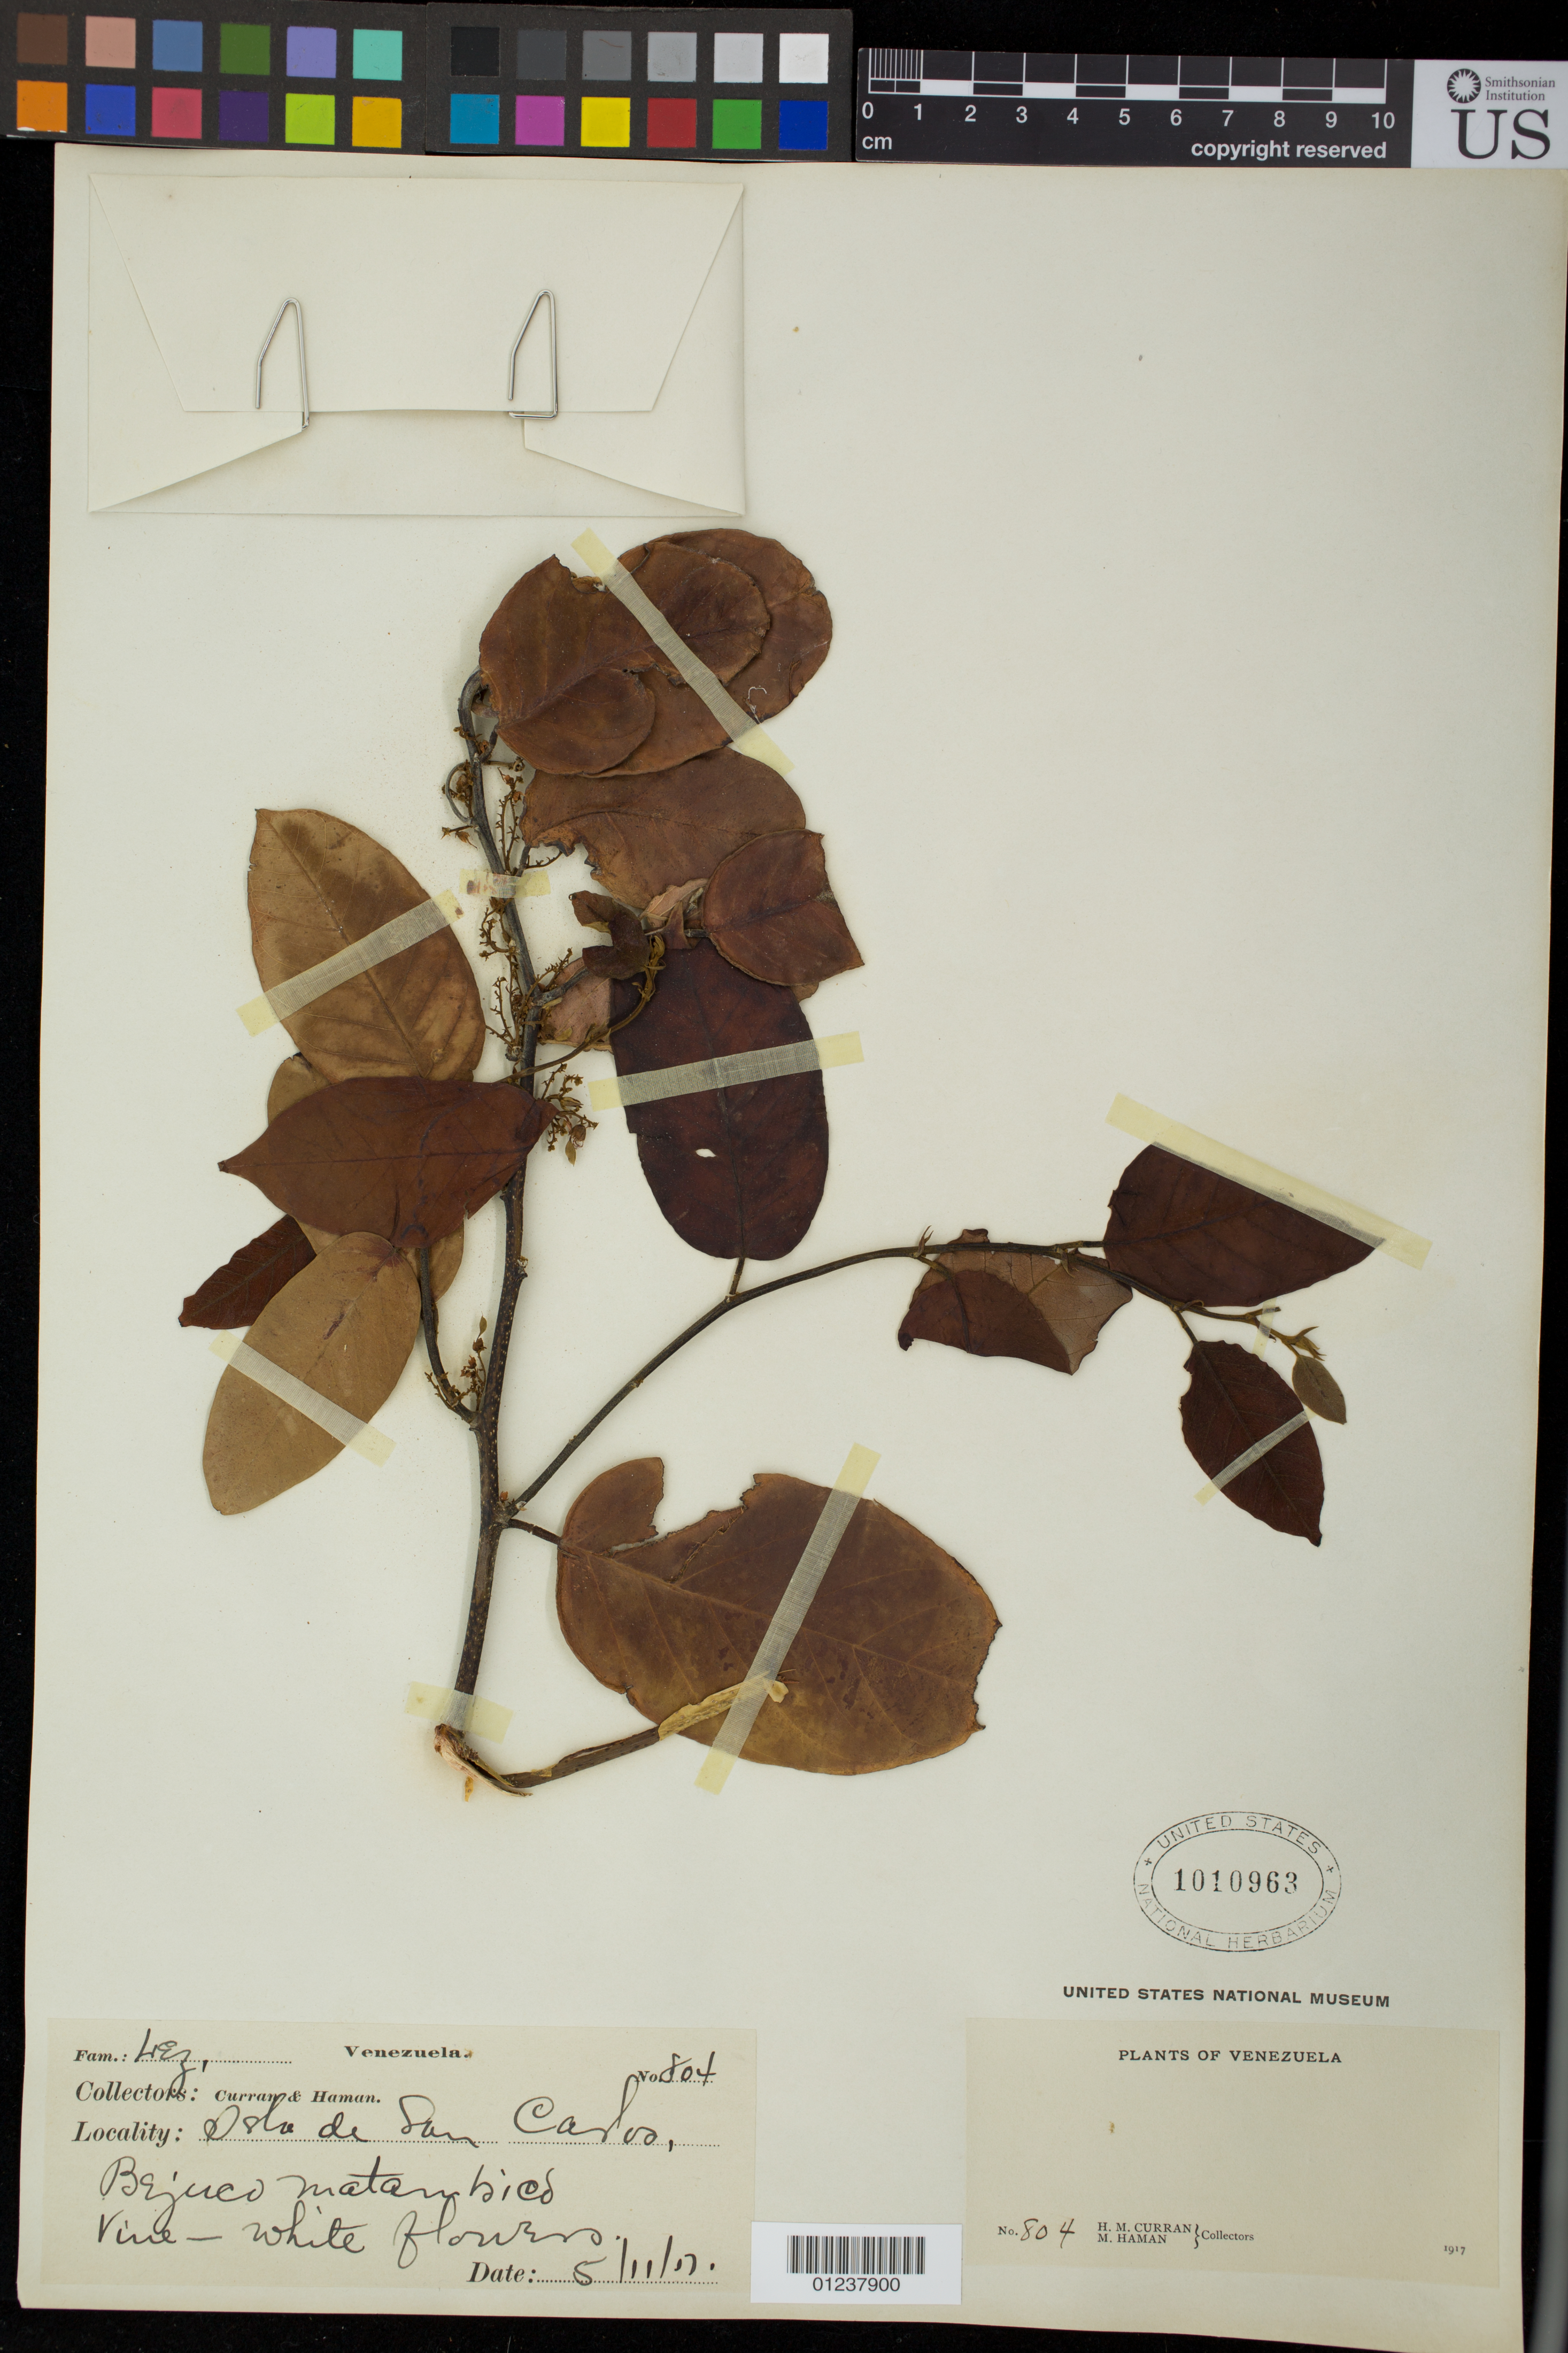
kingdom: Plantae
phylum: Tracheophyta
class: Magnoliopsida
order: Fabales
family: Fabaceae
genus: Dalbergia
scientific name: Dalbergia ecastaphyllum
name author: (L.) Taub.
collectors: H. M. Curran & M. Haman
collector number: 804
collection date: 1917-05-11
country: Venezuela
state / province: Zulia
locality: Isla de San Carlos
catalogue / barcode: US 1010963